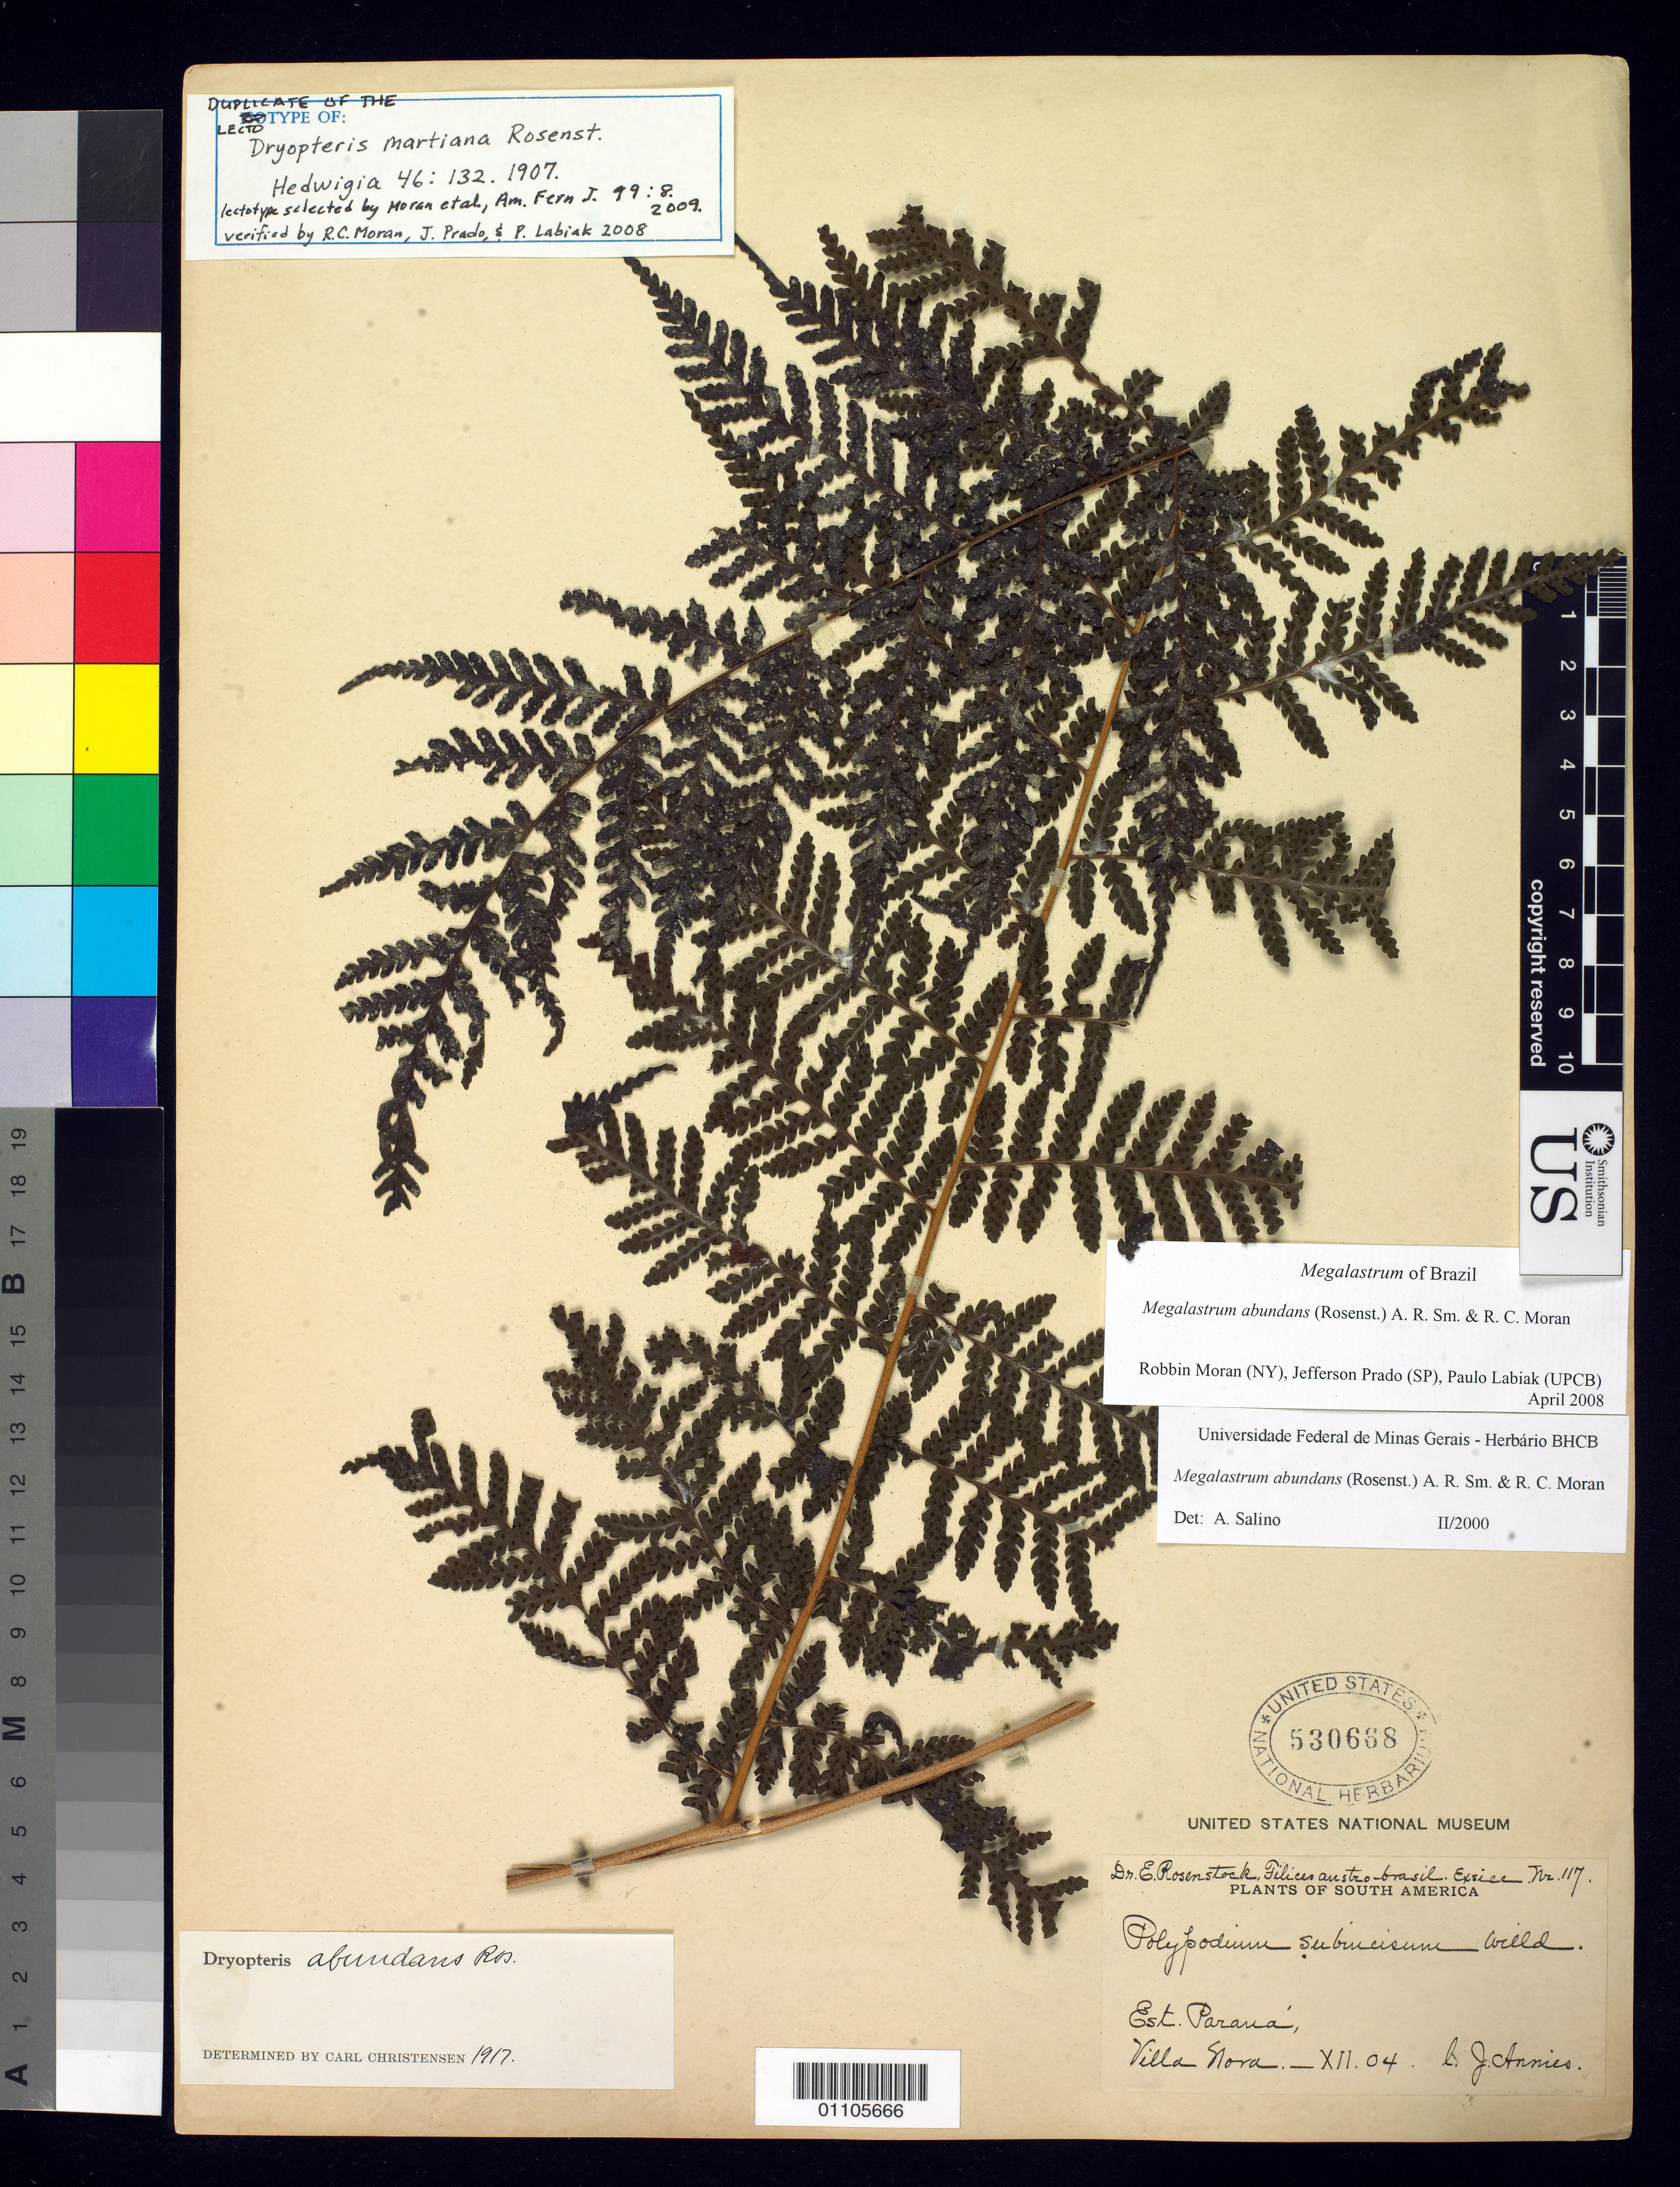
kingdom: Plantae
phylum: Tracheophyta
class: Polypodiopsida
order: Polypodiales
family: Dryopteridaceae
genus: Dryopteris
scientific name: Dryopteris martiana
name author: Rosenst.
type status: Type Collection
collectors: J. Annies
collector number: Rosenst. exsicc. 117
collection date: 1904-12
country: Brazil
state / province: Paraná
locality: Villa Nova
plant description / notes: Annotated by R.C. Moran et al. (2008) as "duplicate of the lectotype" but presumably a syntype; this collection Dec. 1904, but lectotype collection is 1906.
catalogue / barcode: US 530668